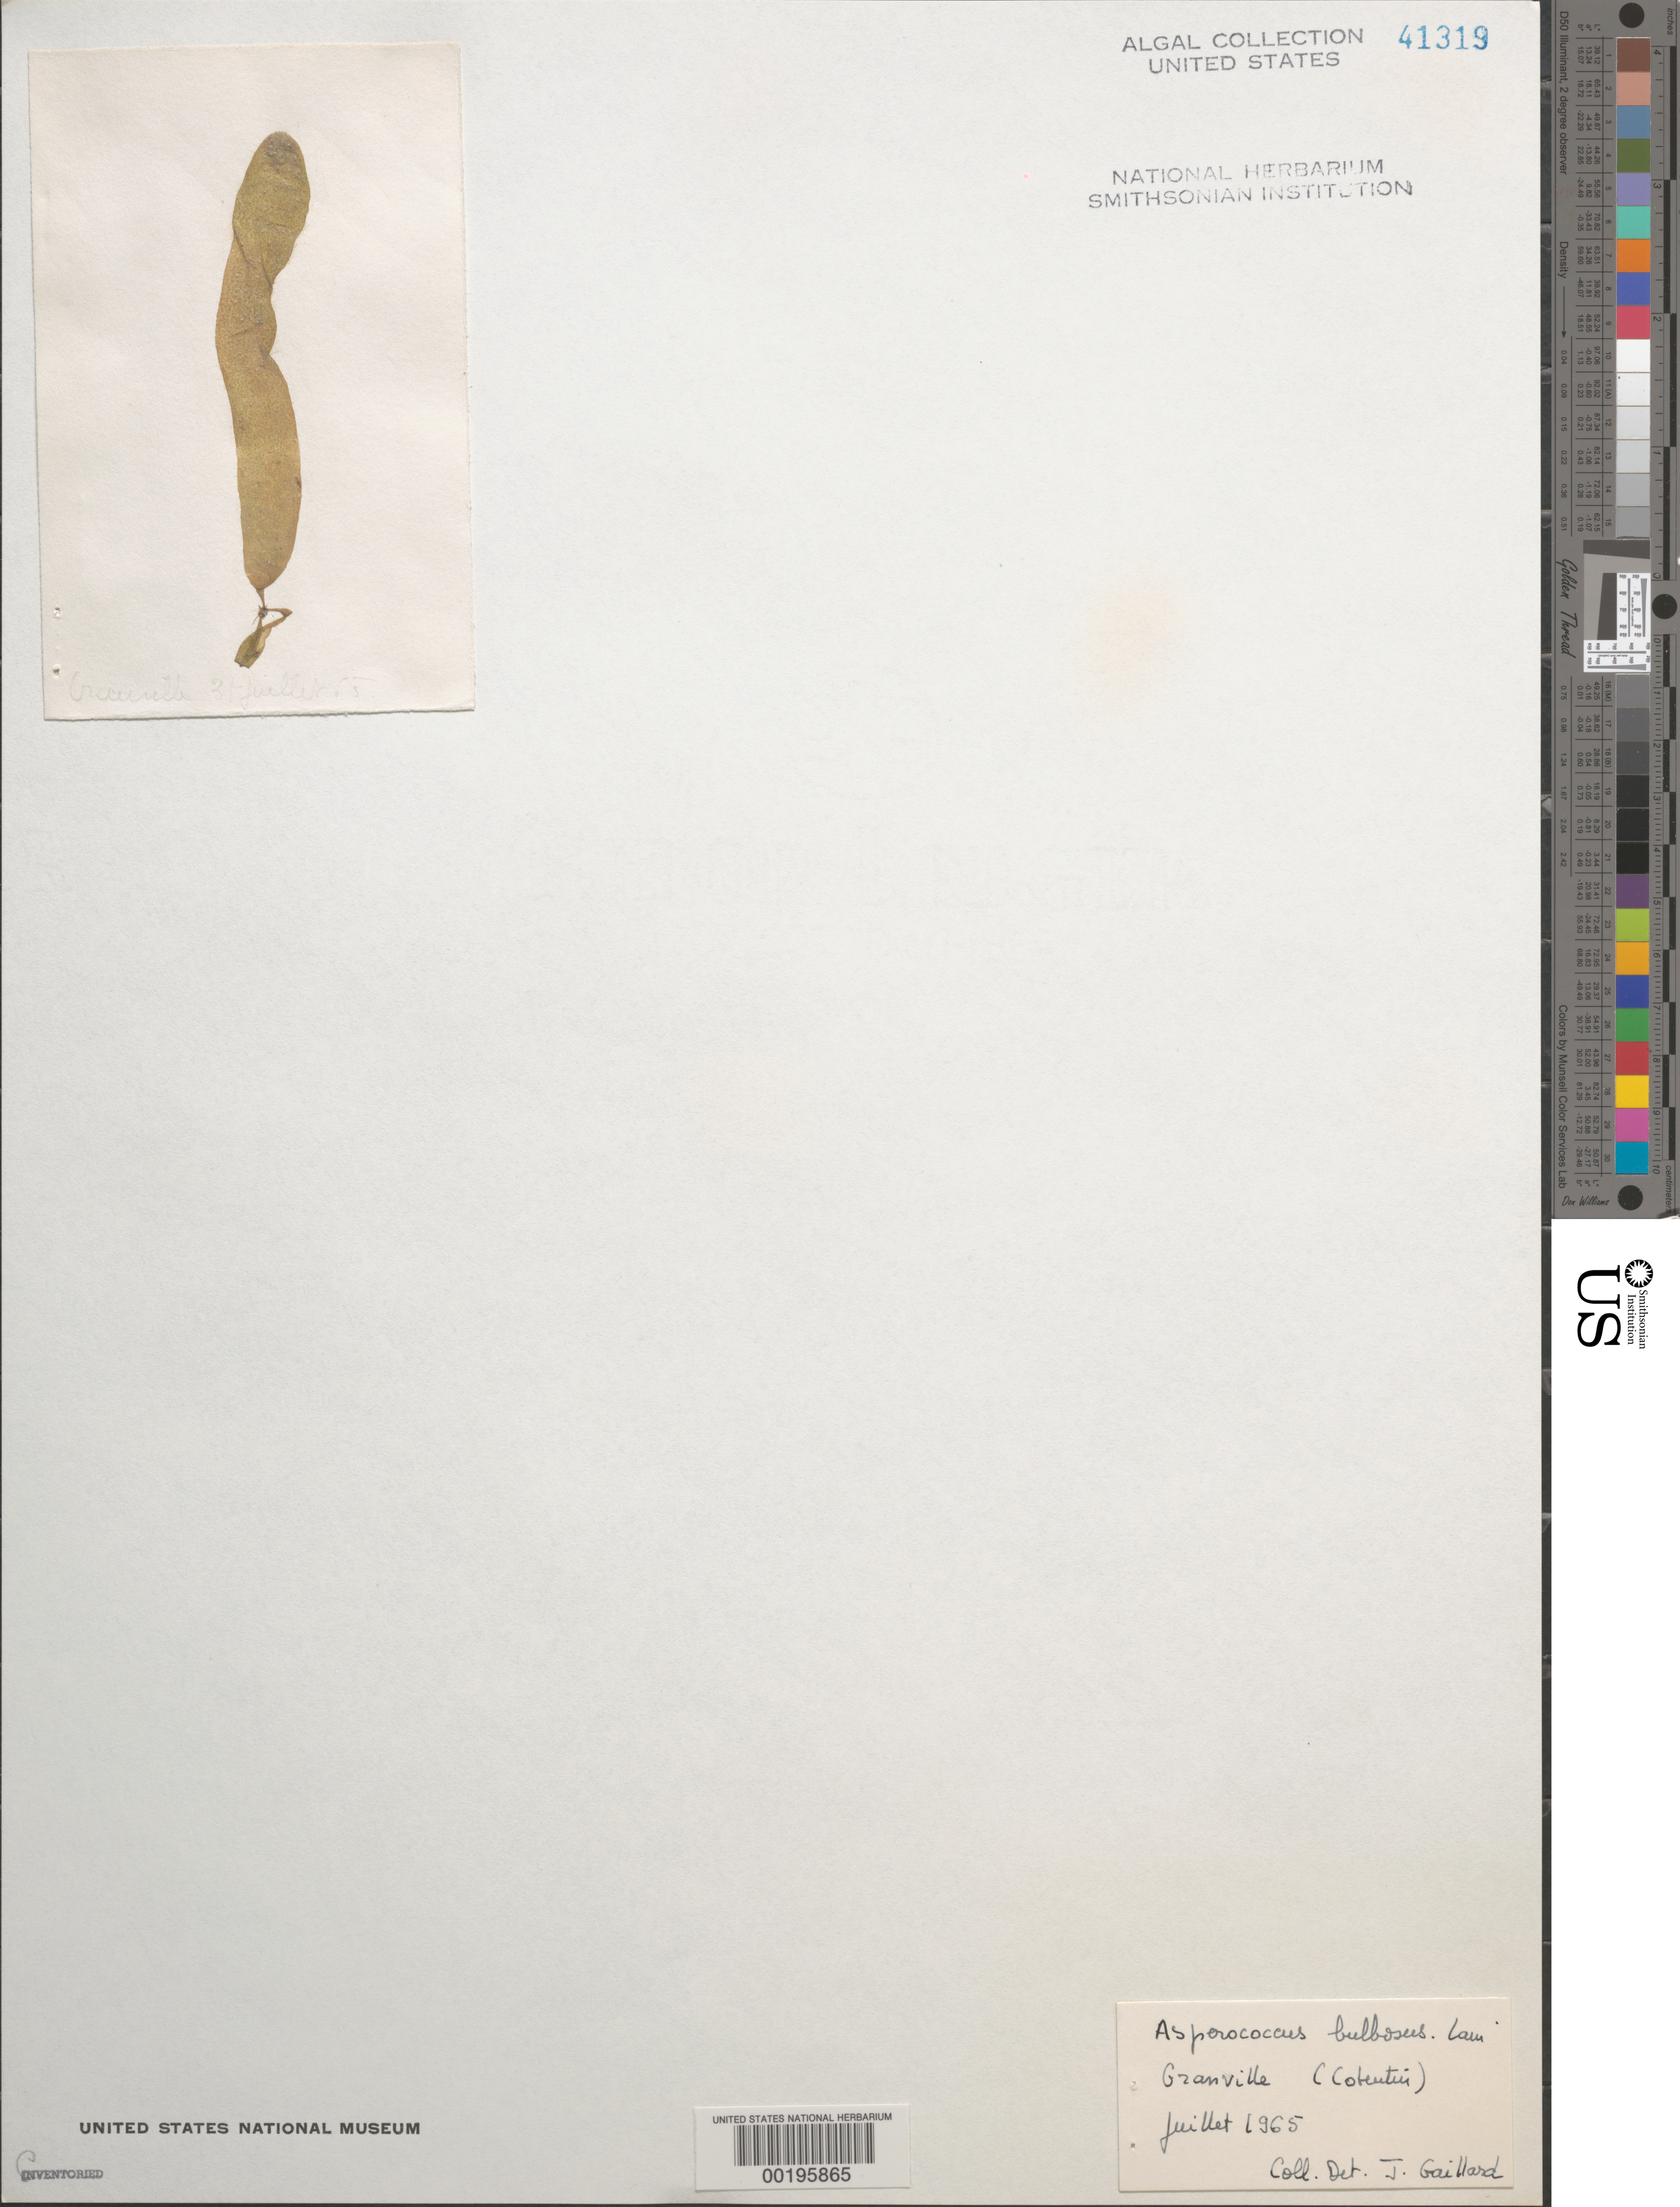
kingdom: Chromista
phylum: Ochrophyta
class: Phaeophyceae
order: Ectocarpales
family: Chordariaceae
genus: Asperococcus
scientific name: Asperococcus bullosus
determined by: Gaillard, J.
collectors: J. Gaillard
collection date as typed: Jul 1965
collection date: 1965-07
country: France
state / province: Normandie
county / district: Manche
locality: Granville, cotentin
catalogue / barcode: US 41319